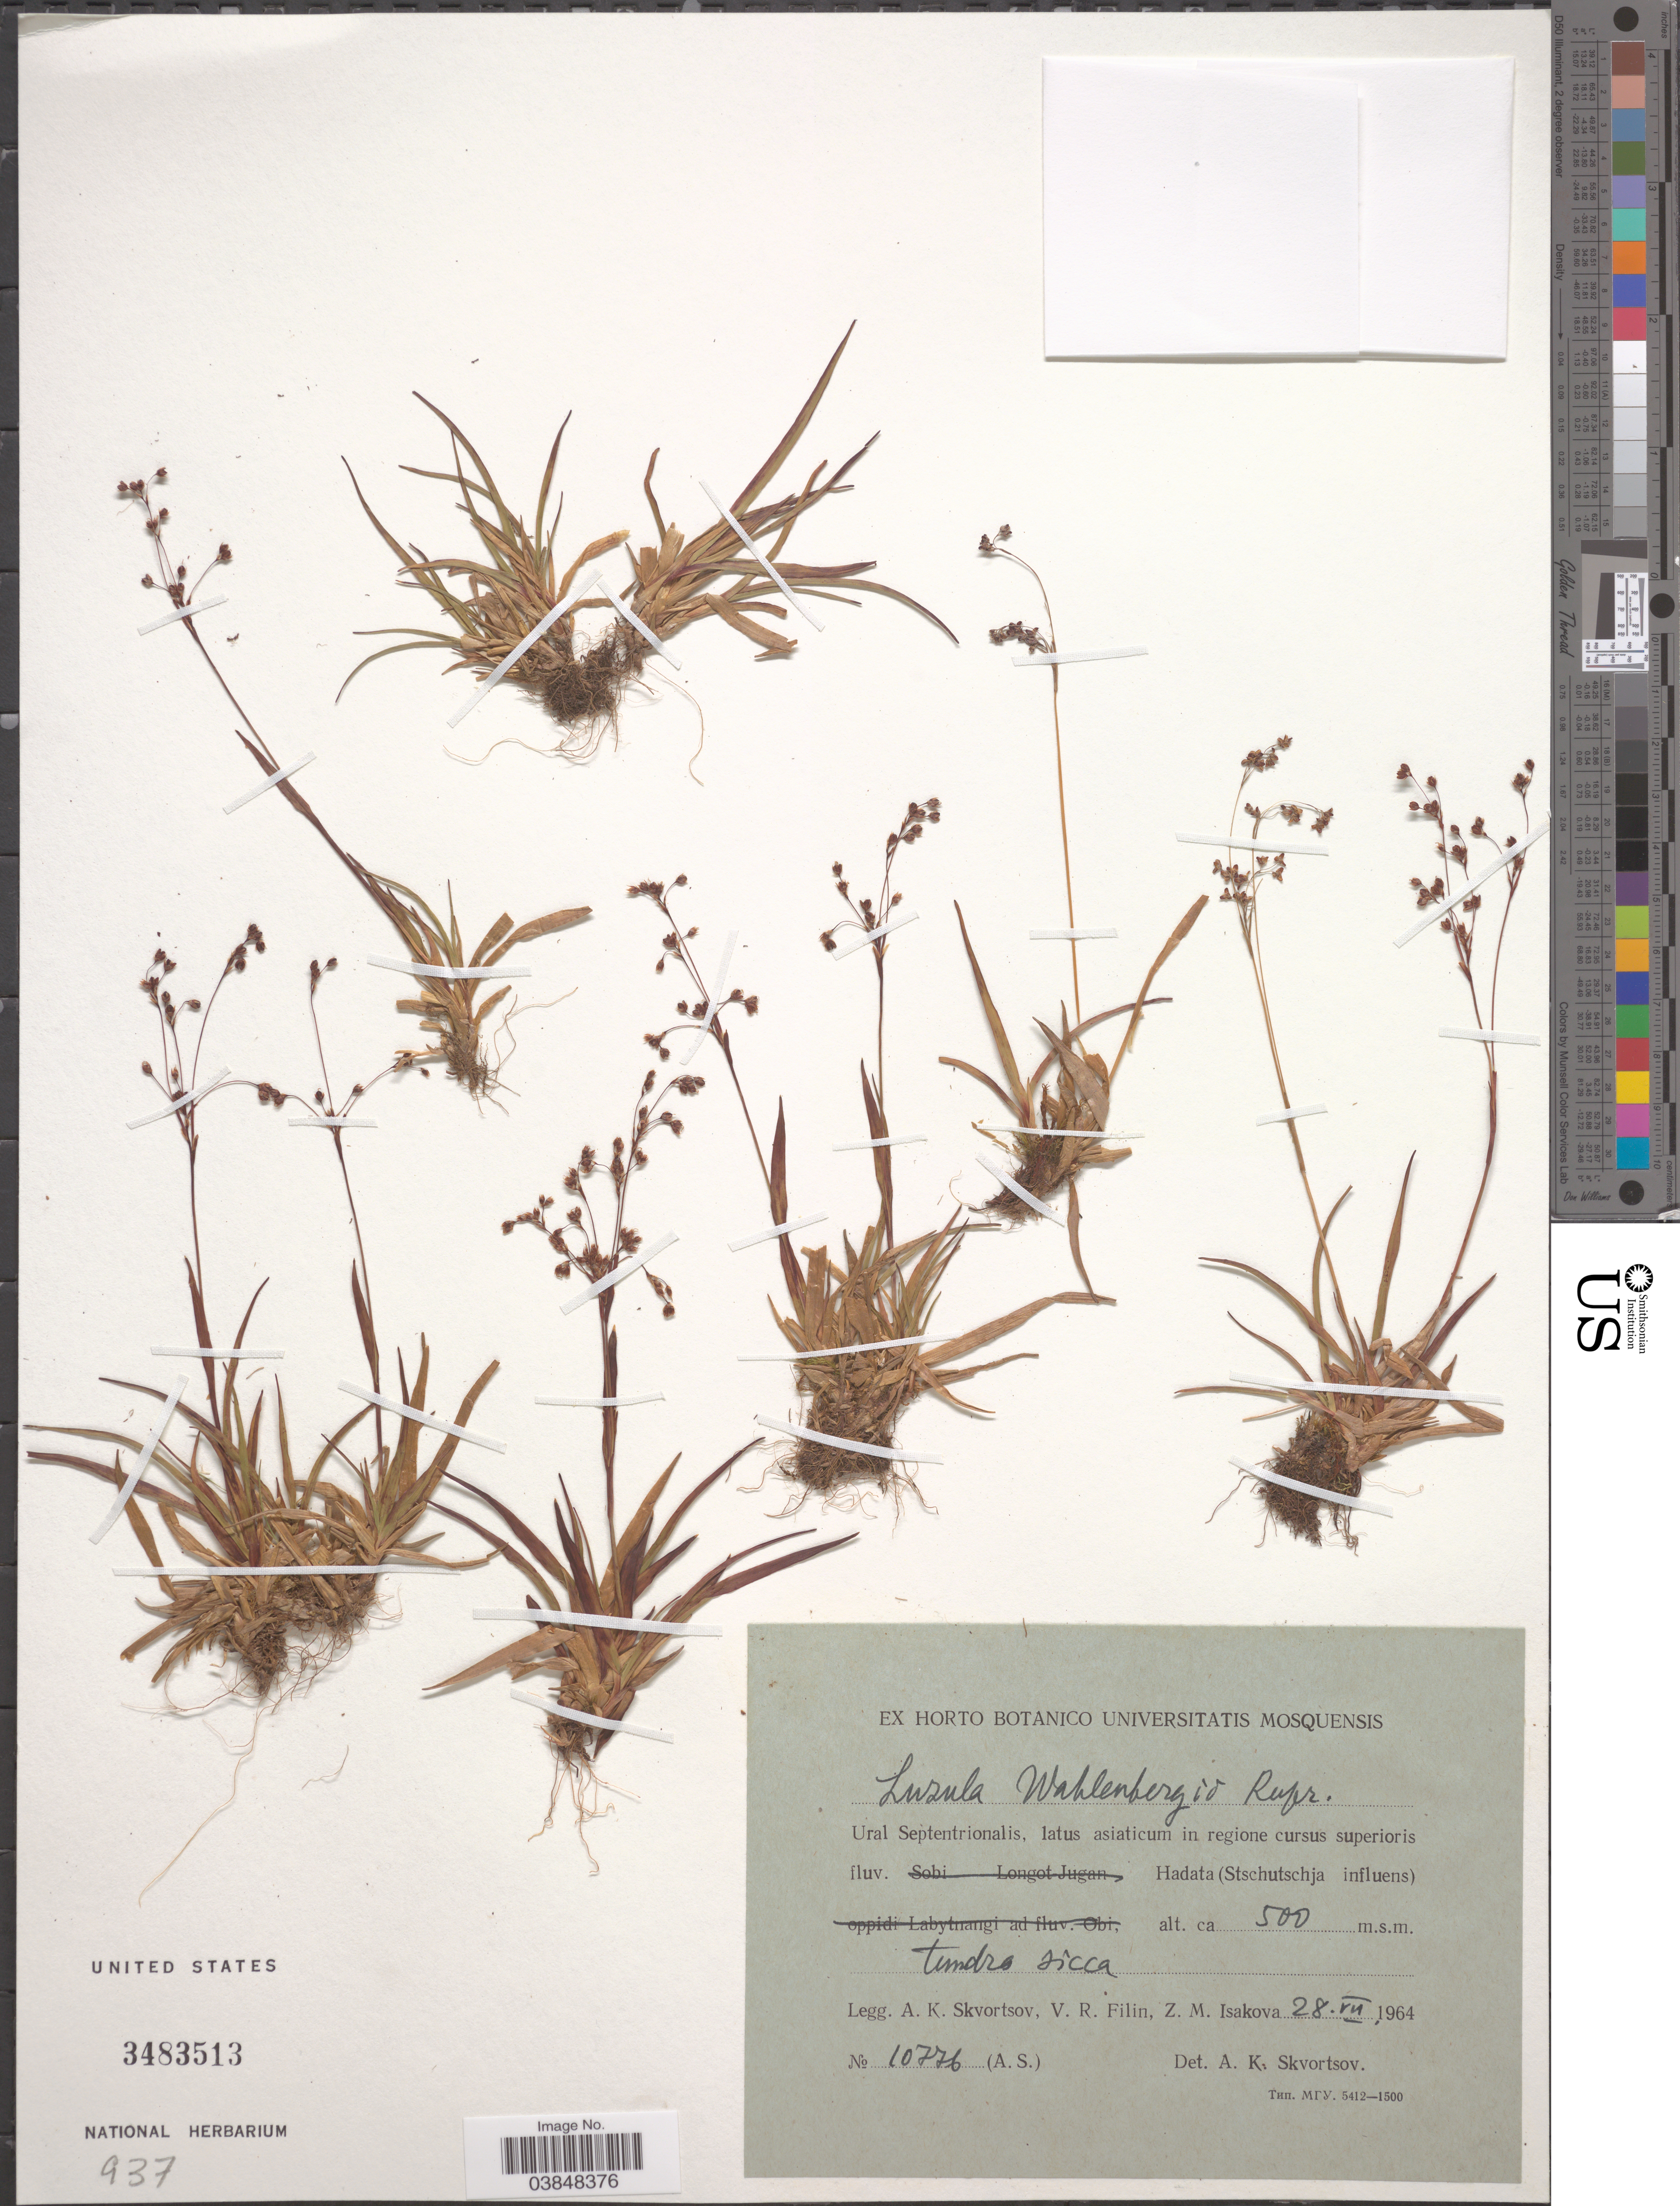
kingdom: Plantae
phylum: Tracheophyta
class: Liliopsida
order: Poales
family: Juncaceae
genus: Luzula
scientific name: Luzula wahlenbergii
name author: Rupr.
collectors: A. K. Skvortsov, V. Filin & Z. Isakova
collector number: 10776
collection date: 1964-07-28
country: Russian Federation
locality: Ural Septentrionalis, latus asiaticum in regione cursus suerpioris fluv. hadata (Stschutschja influens).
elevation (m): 500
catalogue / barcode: US 3483513